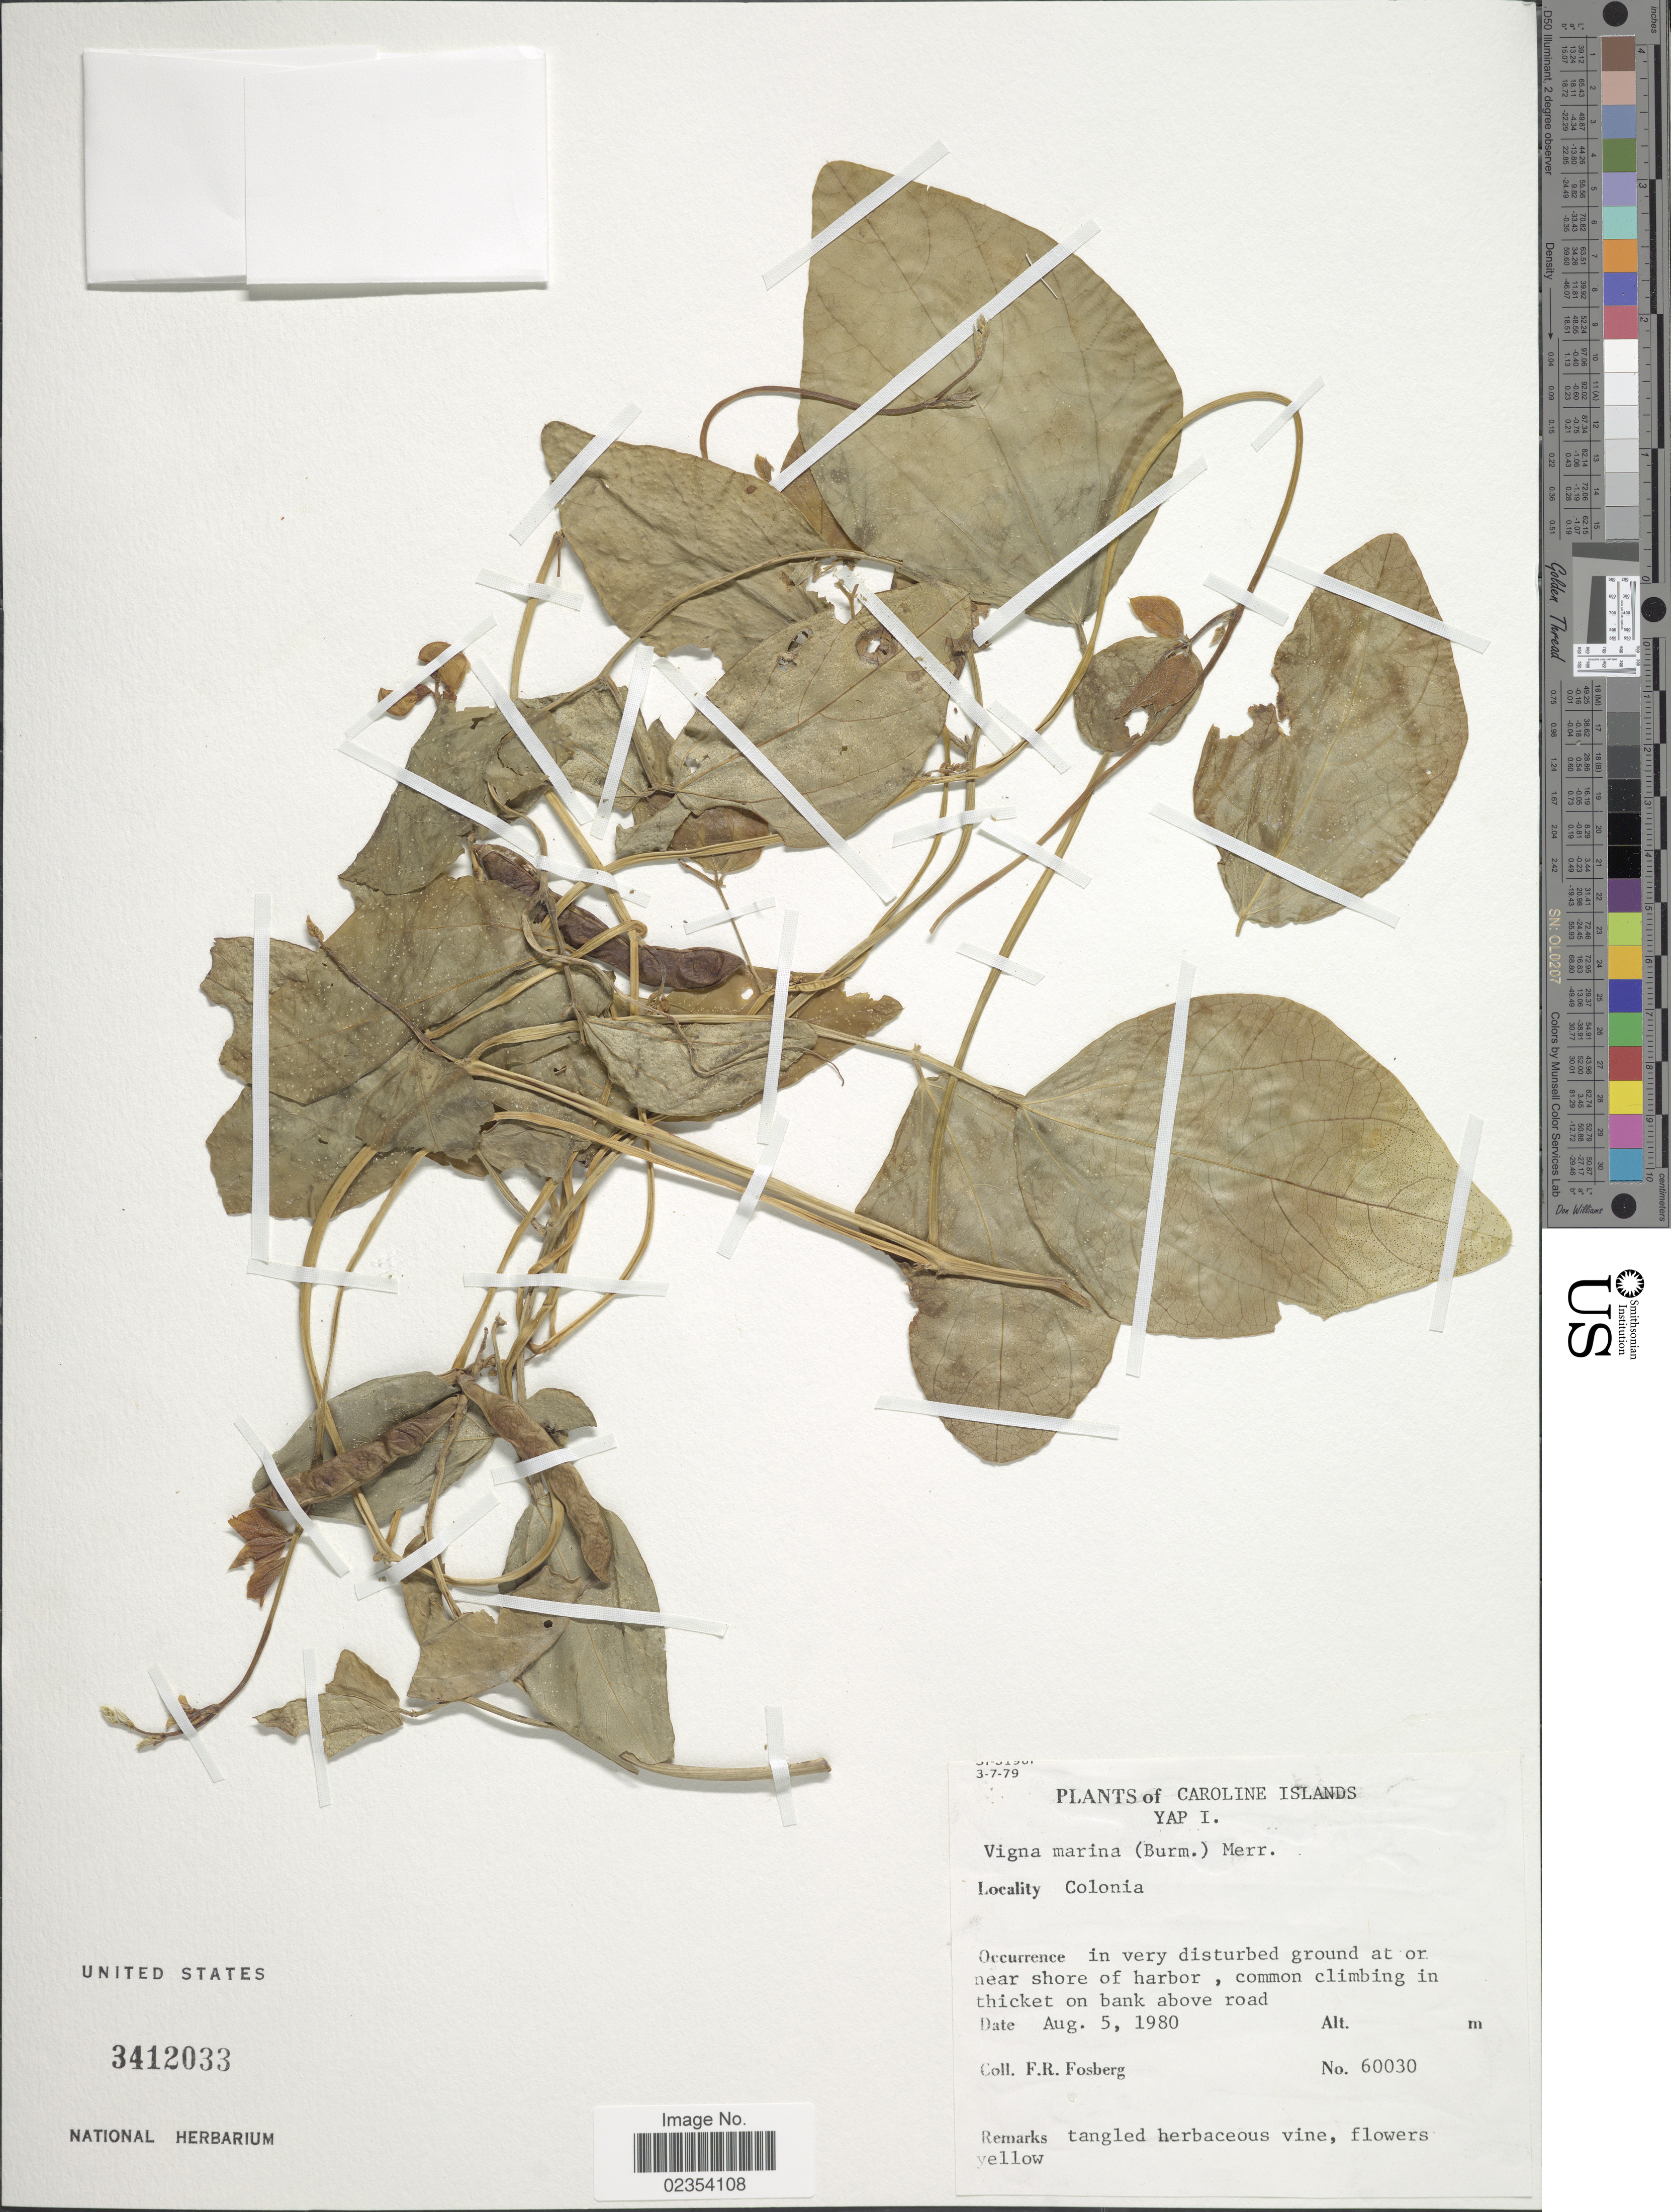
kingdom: Plantae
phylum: Tracheophyta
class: Magnoliopsida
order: Fabales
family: Fabaceae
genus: Vigna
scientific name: Vigna marina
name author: (Burm.) Merr.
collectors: F. R. Fosberg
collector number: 60030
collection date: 1980-08-05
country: Micronesia, Federated States of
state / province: Yap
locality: Caroline Islands. Yap I. Colonia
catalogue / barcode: US 3412033